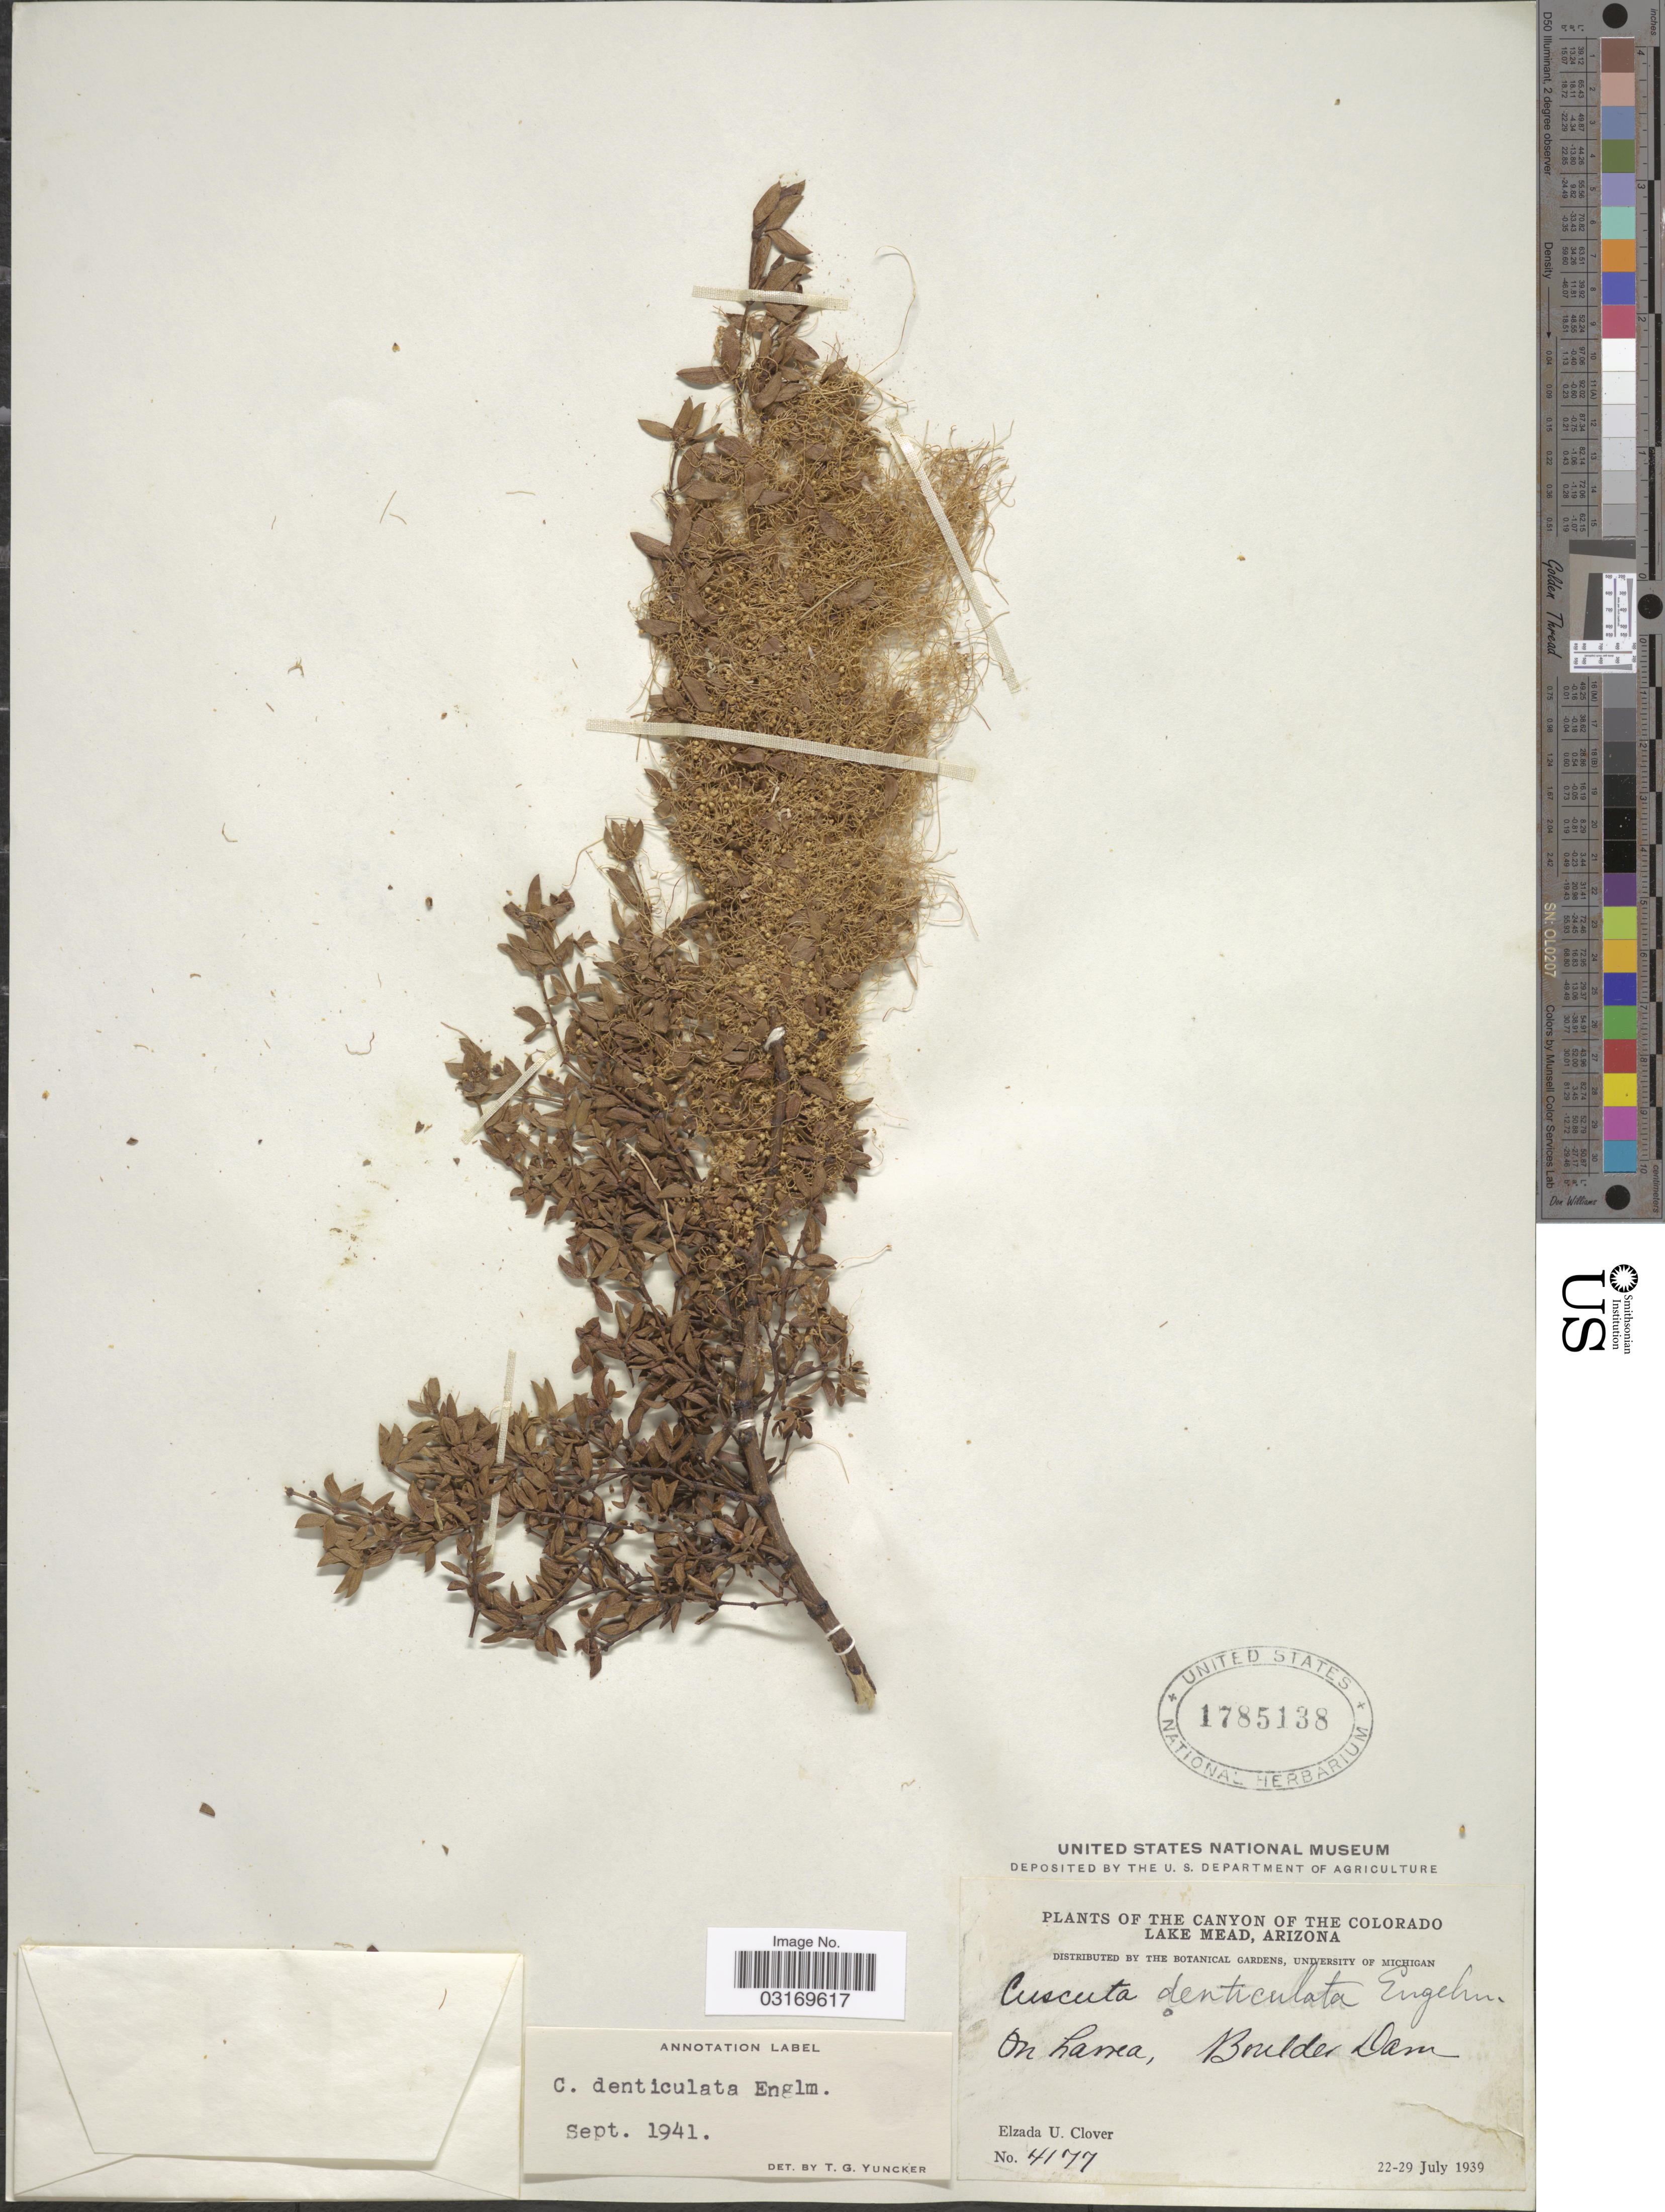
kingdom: Plantae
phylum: Tracheophyta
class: Magnoliopsida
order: Solanales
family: Convolvulaceae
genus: Cuscuta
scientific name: Cuscuta denticulata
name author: Engelm.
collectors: E. U. Clover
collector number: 4177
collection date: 1939-07-22/1939-07-29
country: United States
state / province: Arizona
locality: The Canyon of the Colorado Lake Mead. Boulder Dam.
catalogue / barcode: US 1785138